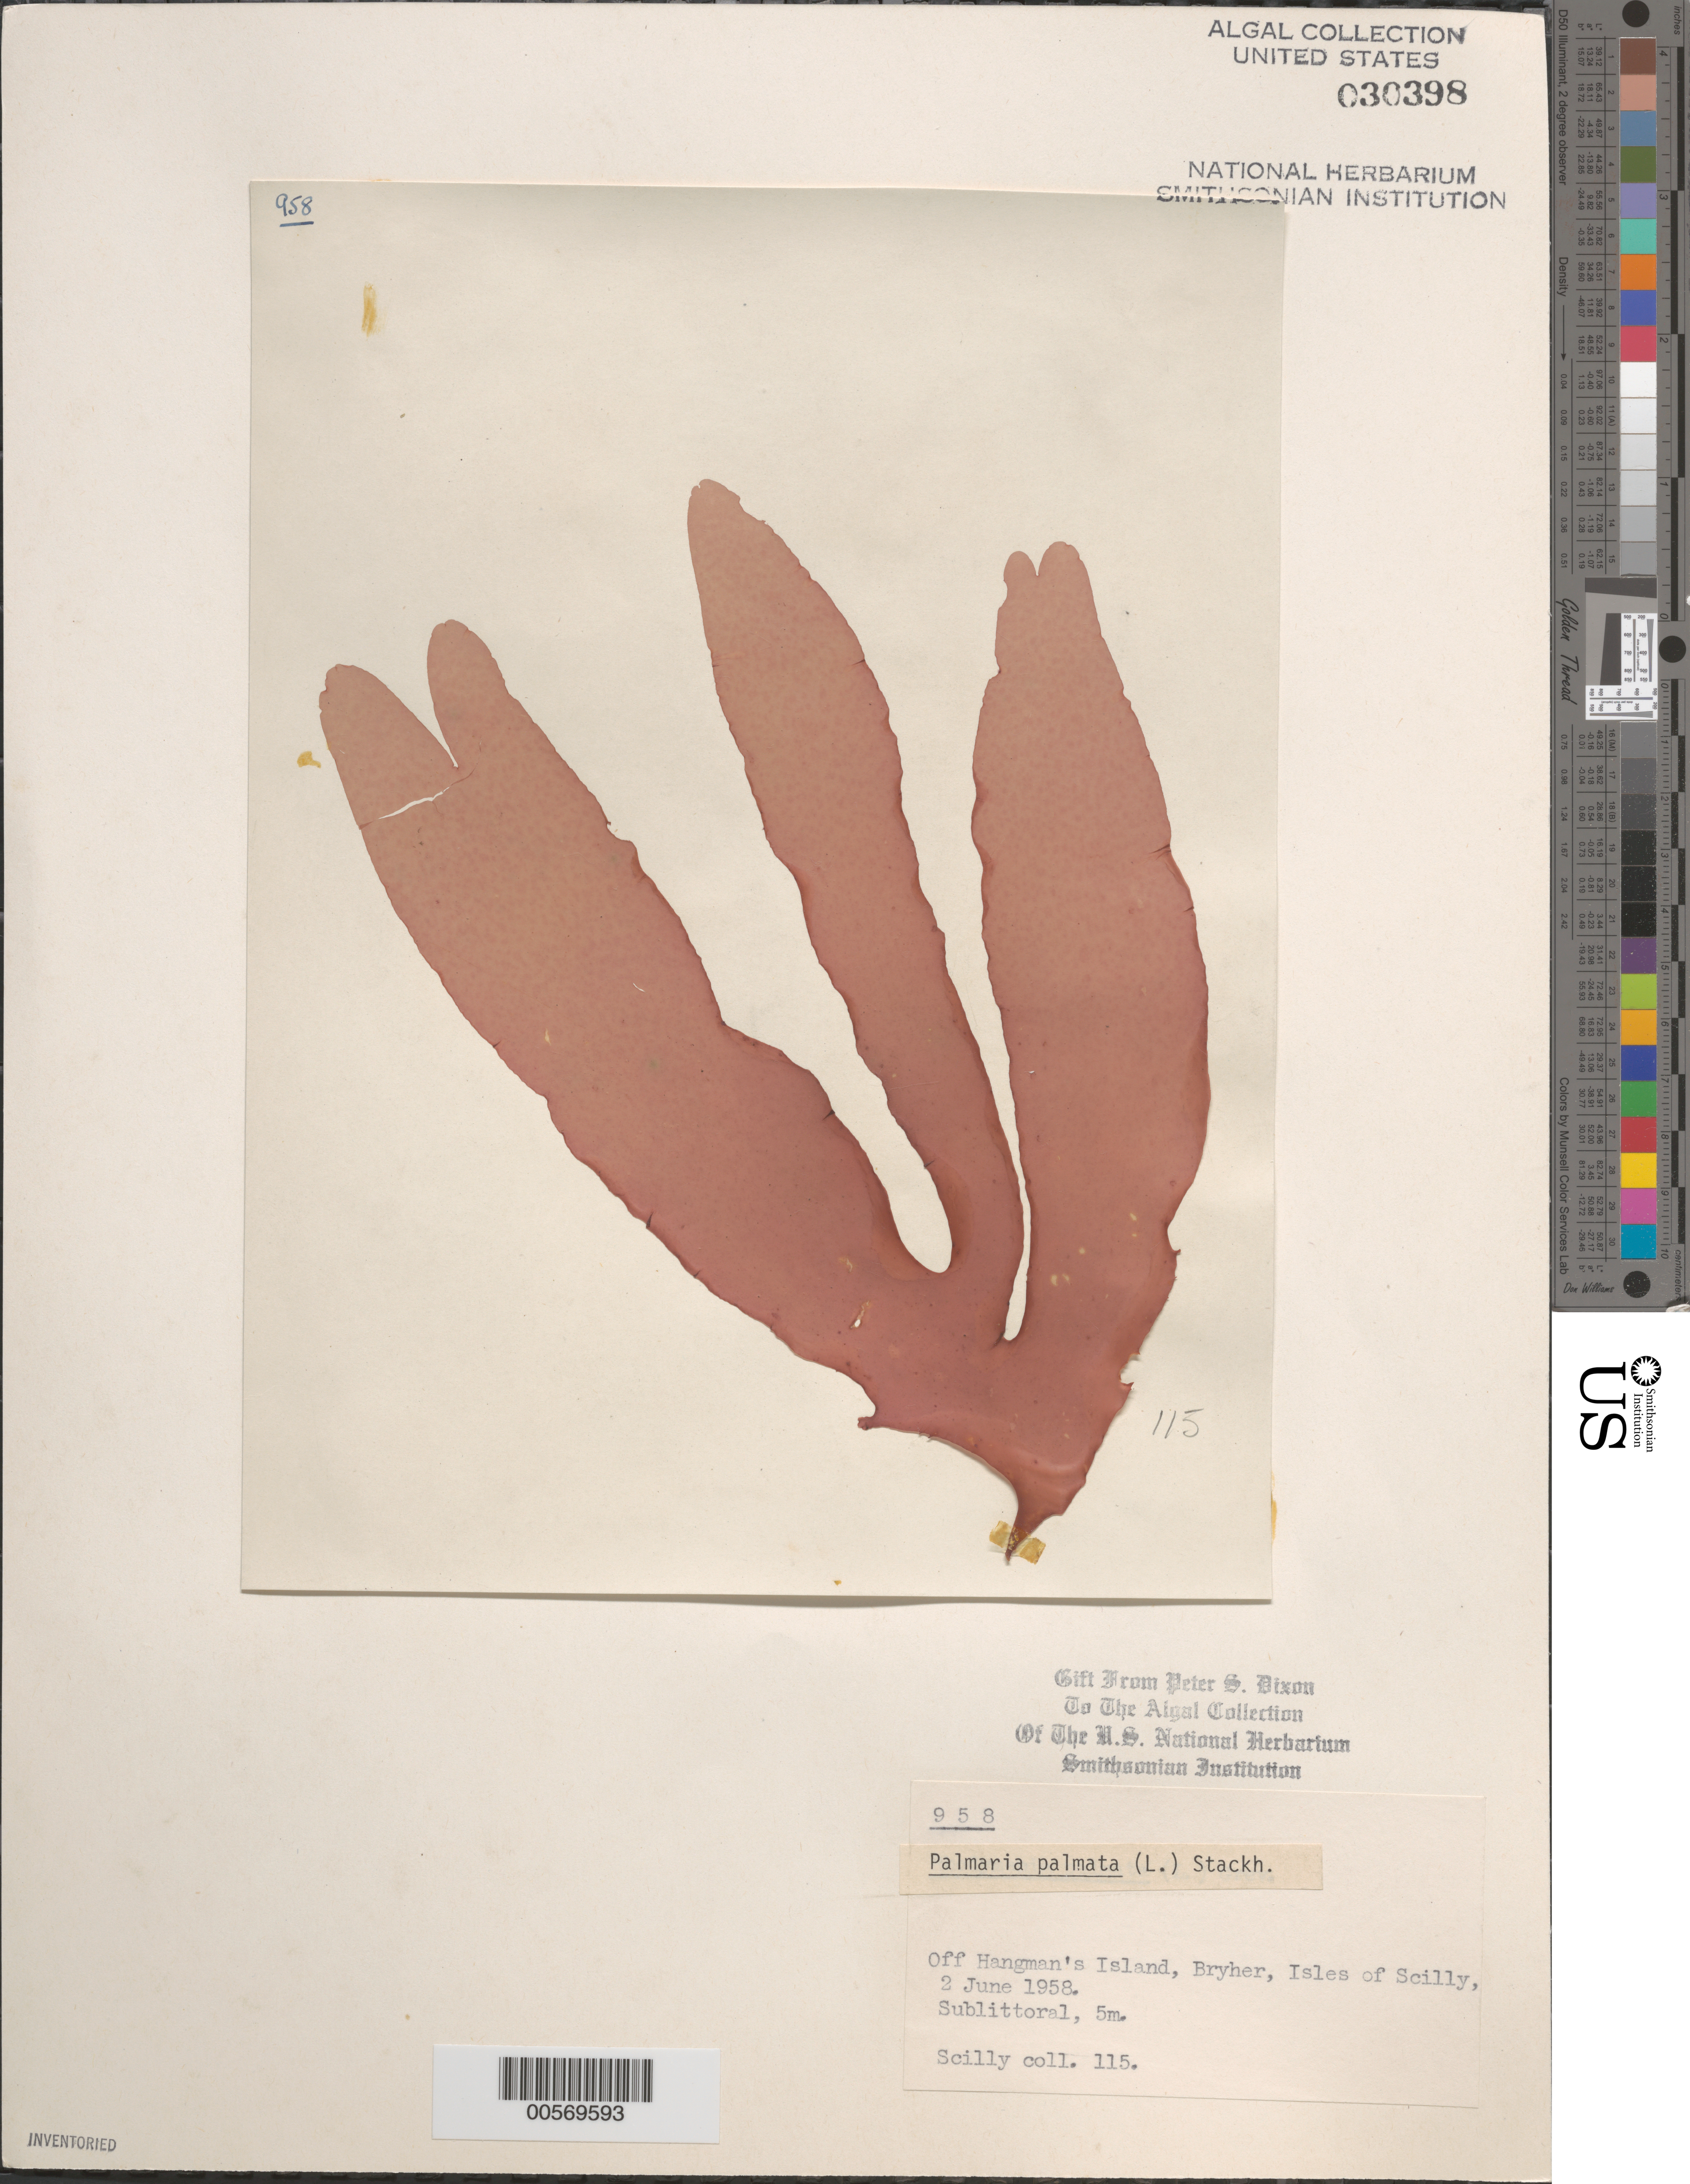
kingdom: Plantae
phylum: Rhodophyta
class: Florideophyceae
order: Palmariales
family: Palmariaceae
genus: Palmaria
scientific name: Palmaria palmata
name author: (L.) F. Weber & D. Mohr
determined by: Dixon, P. S.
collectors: P. S. Dixon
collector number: PSD 958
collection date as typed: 02 Jun 1958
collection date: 1958-06-02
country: United Kingdom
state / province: England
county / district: Council of the Isles of Scilly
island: Bryher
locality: Off Hangman's Island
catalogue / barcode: US 30398